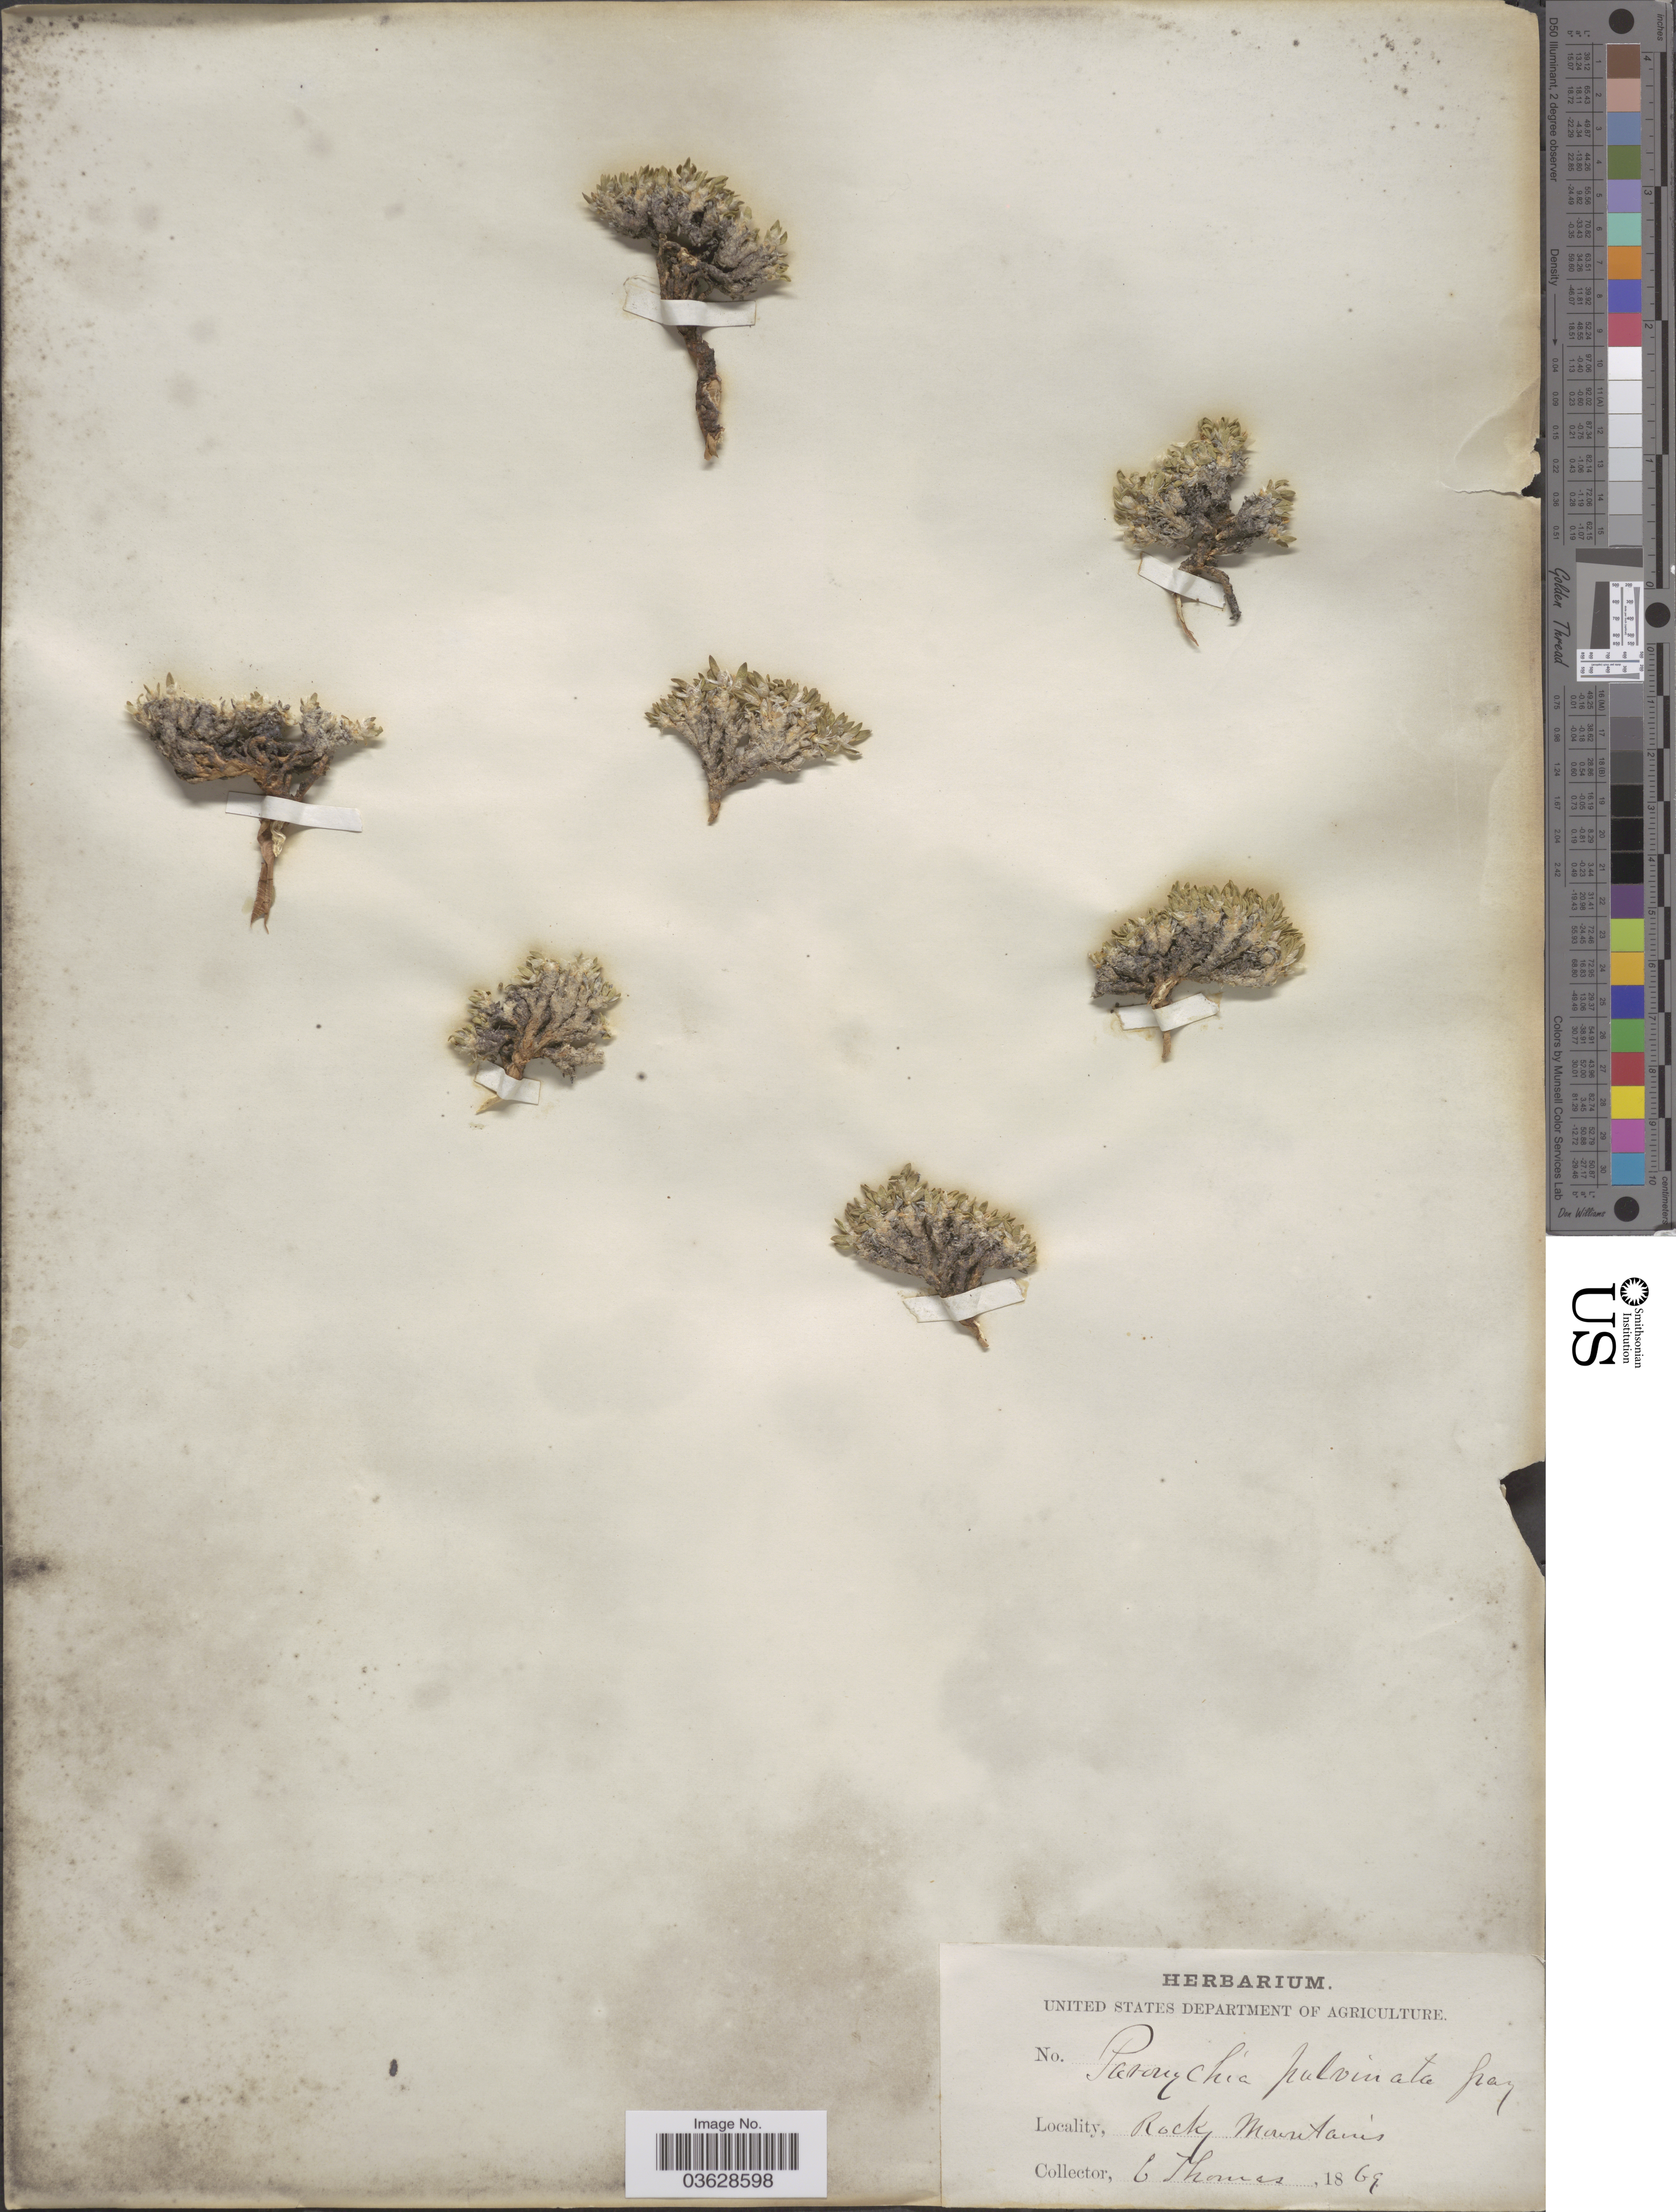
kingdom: Plantae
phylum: Tracheophyta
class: Magnoliopsida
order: Caryophyllales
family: Caryophyllaceae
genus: Paronychia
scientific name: Paronychia pulvinata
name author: A. Gray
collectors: C. Thomas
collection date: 1869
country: United States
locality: Rocky Mountains.